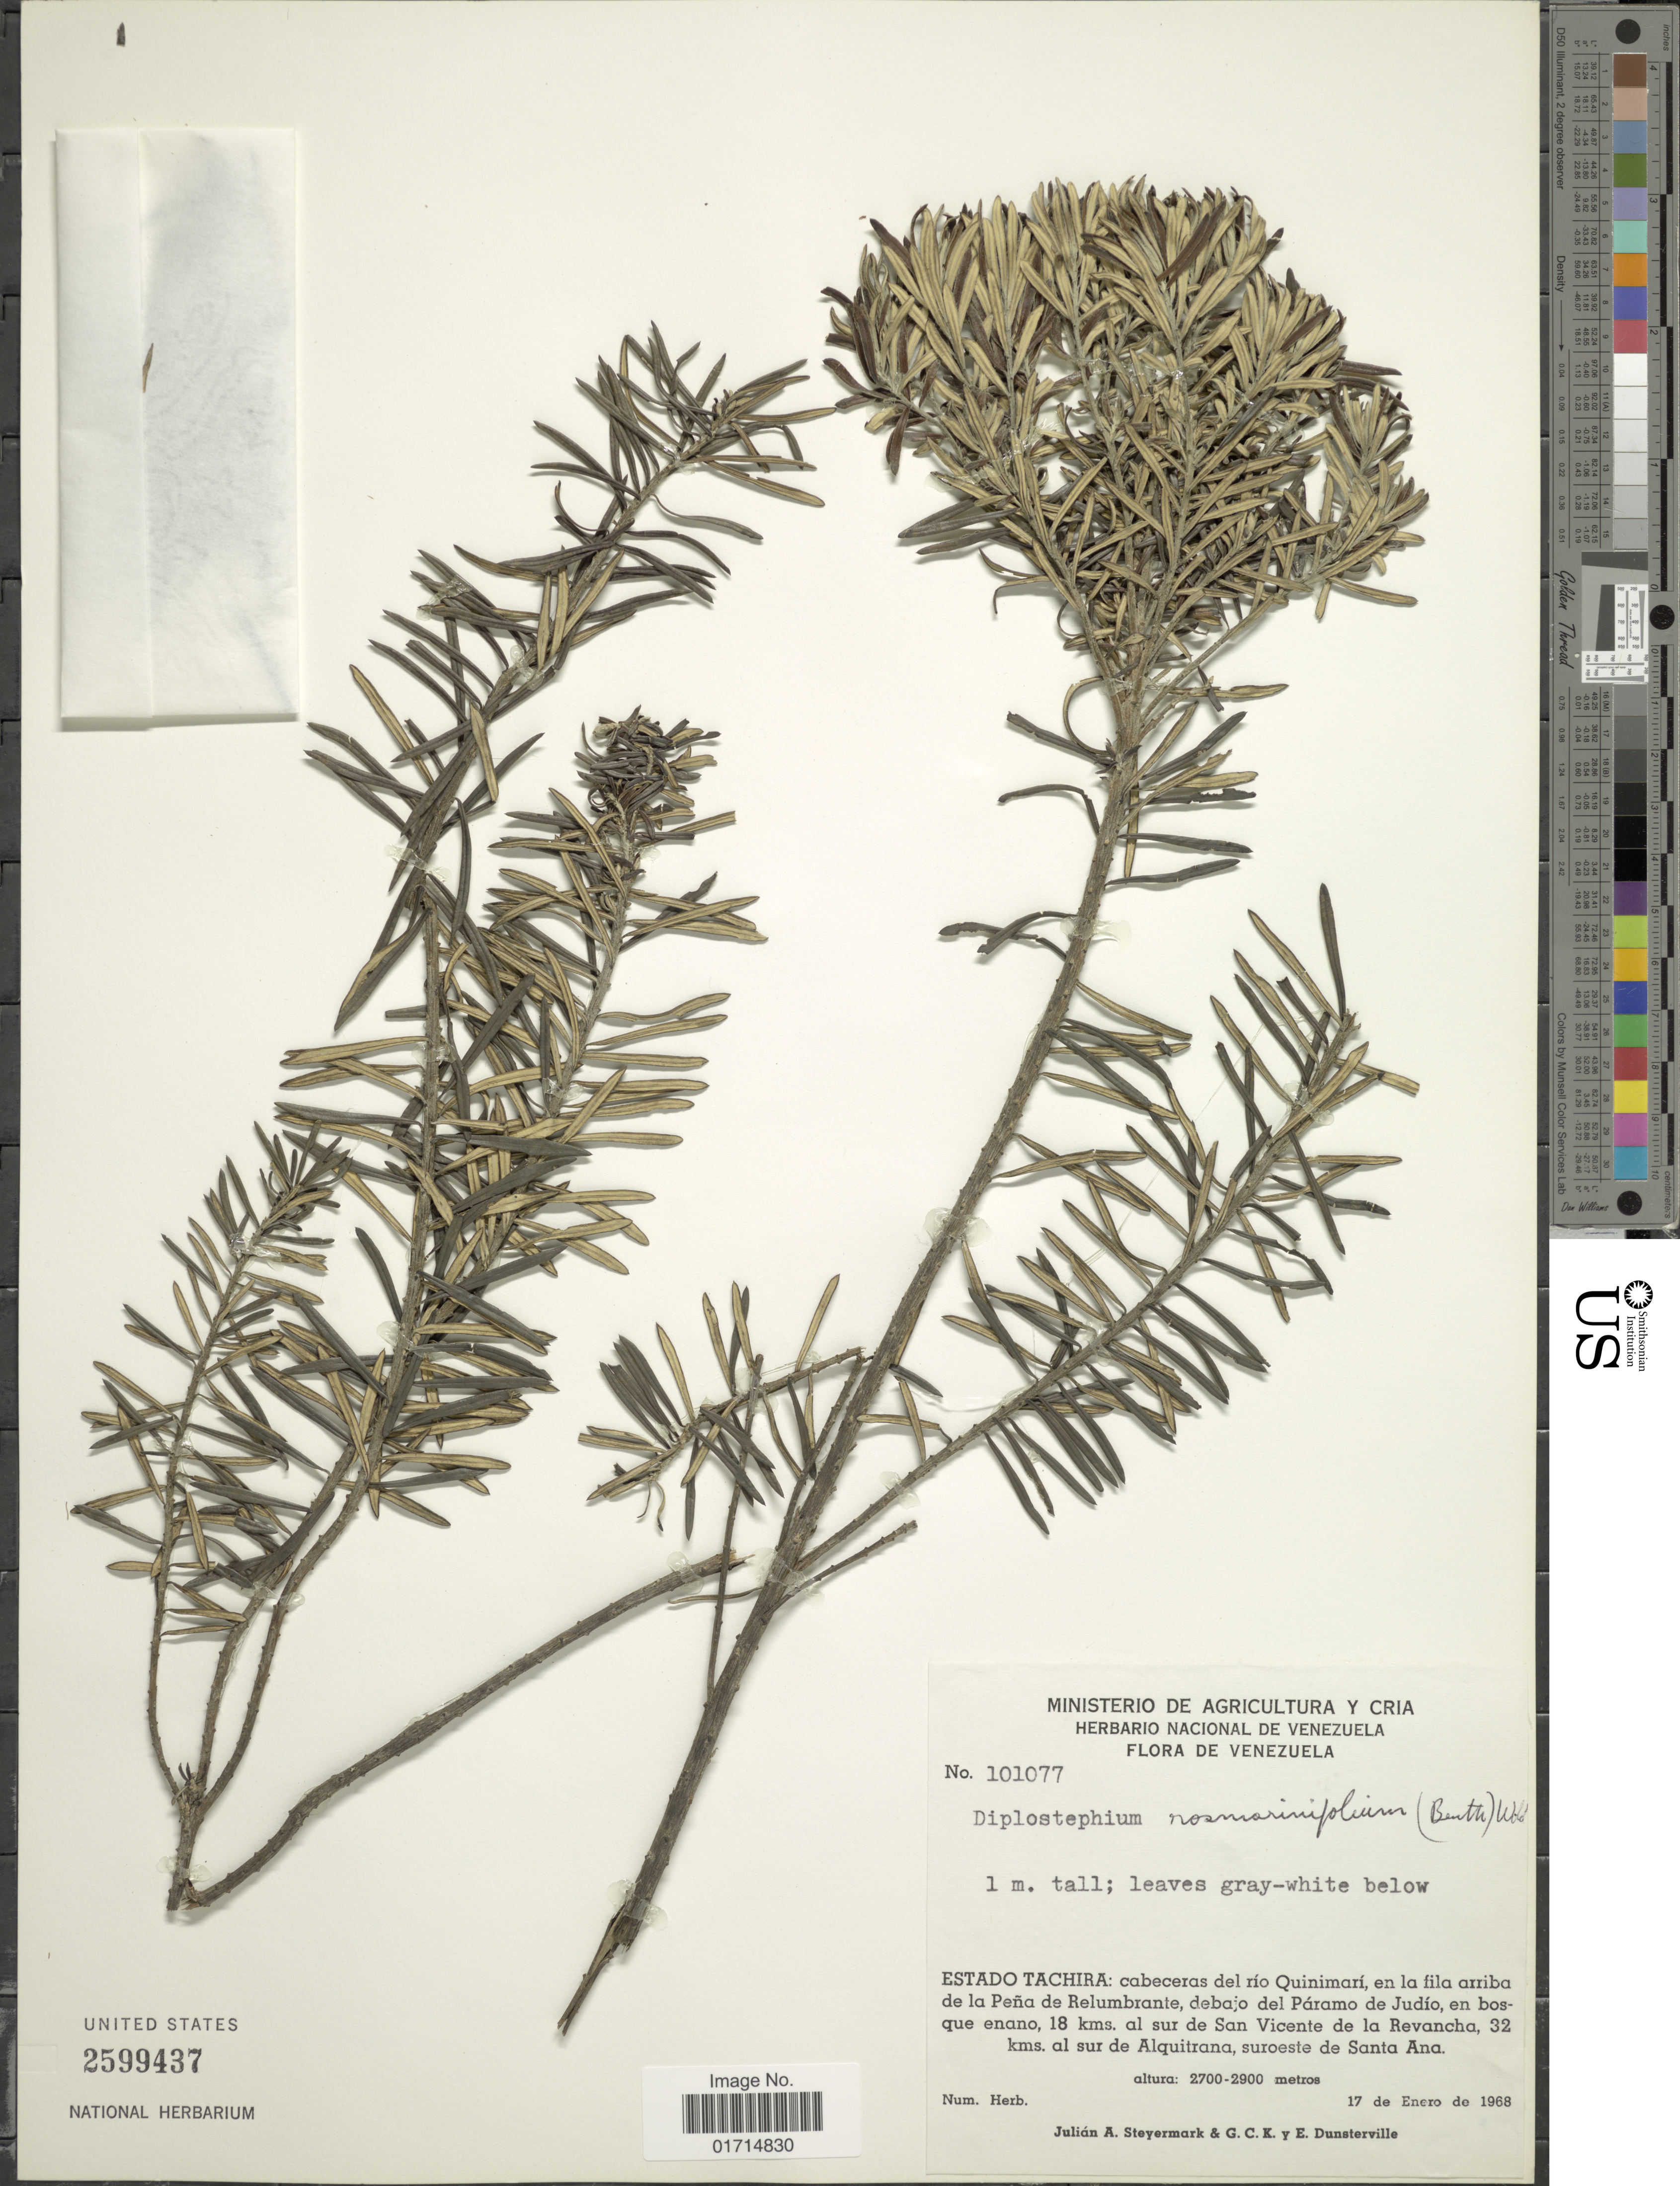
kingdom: Plantae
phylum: Tracheophyta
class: Magnoliopsida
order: Asterales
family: Asteraceae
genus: Diplostephium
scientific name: Diplostephium rosmarinifolium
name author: (Benth.) Wedd.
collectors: J. Steyermark, G. C. K. Dunsterville & E. Dunsterville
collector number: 101077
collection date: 1968-01-17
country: Venezuela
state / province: Tachira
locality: Venezuela. Estado Tachira: cabaceras del rio Quinimari, en la fila arriba de la Peña de Relumbrante, debajo del Paramo de Judio, en bosque enano, 18 kms. al sur de San Vicente de la Revancha, 32 kms. al sur de Alquitrana, suroeste de Santa Ana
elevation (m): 2700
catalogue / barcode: US 2599437